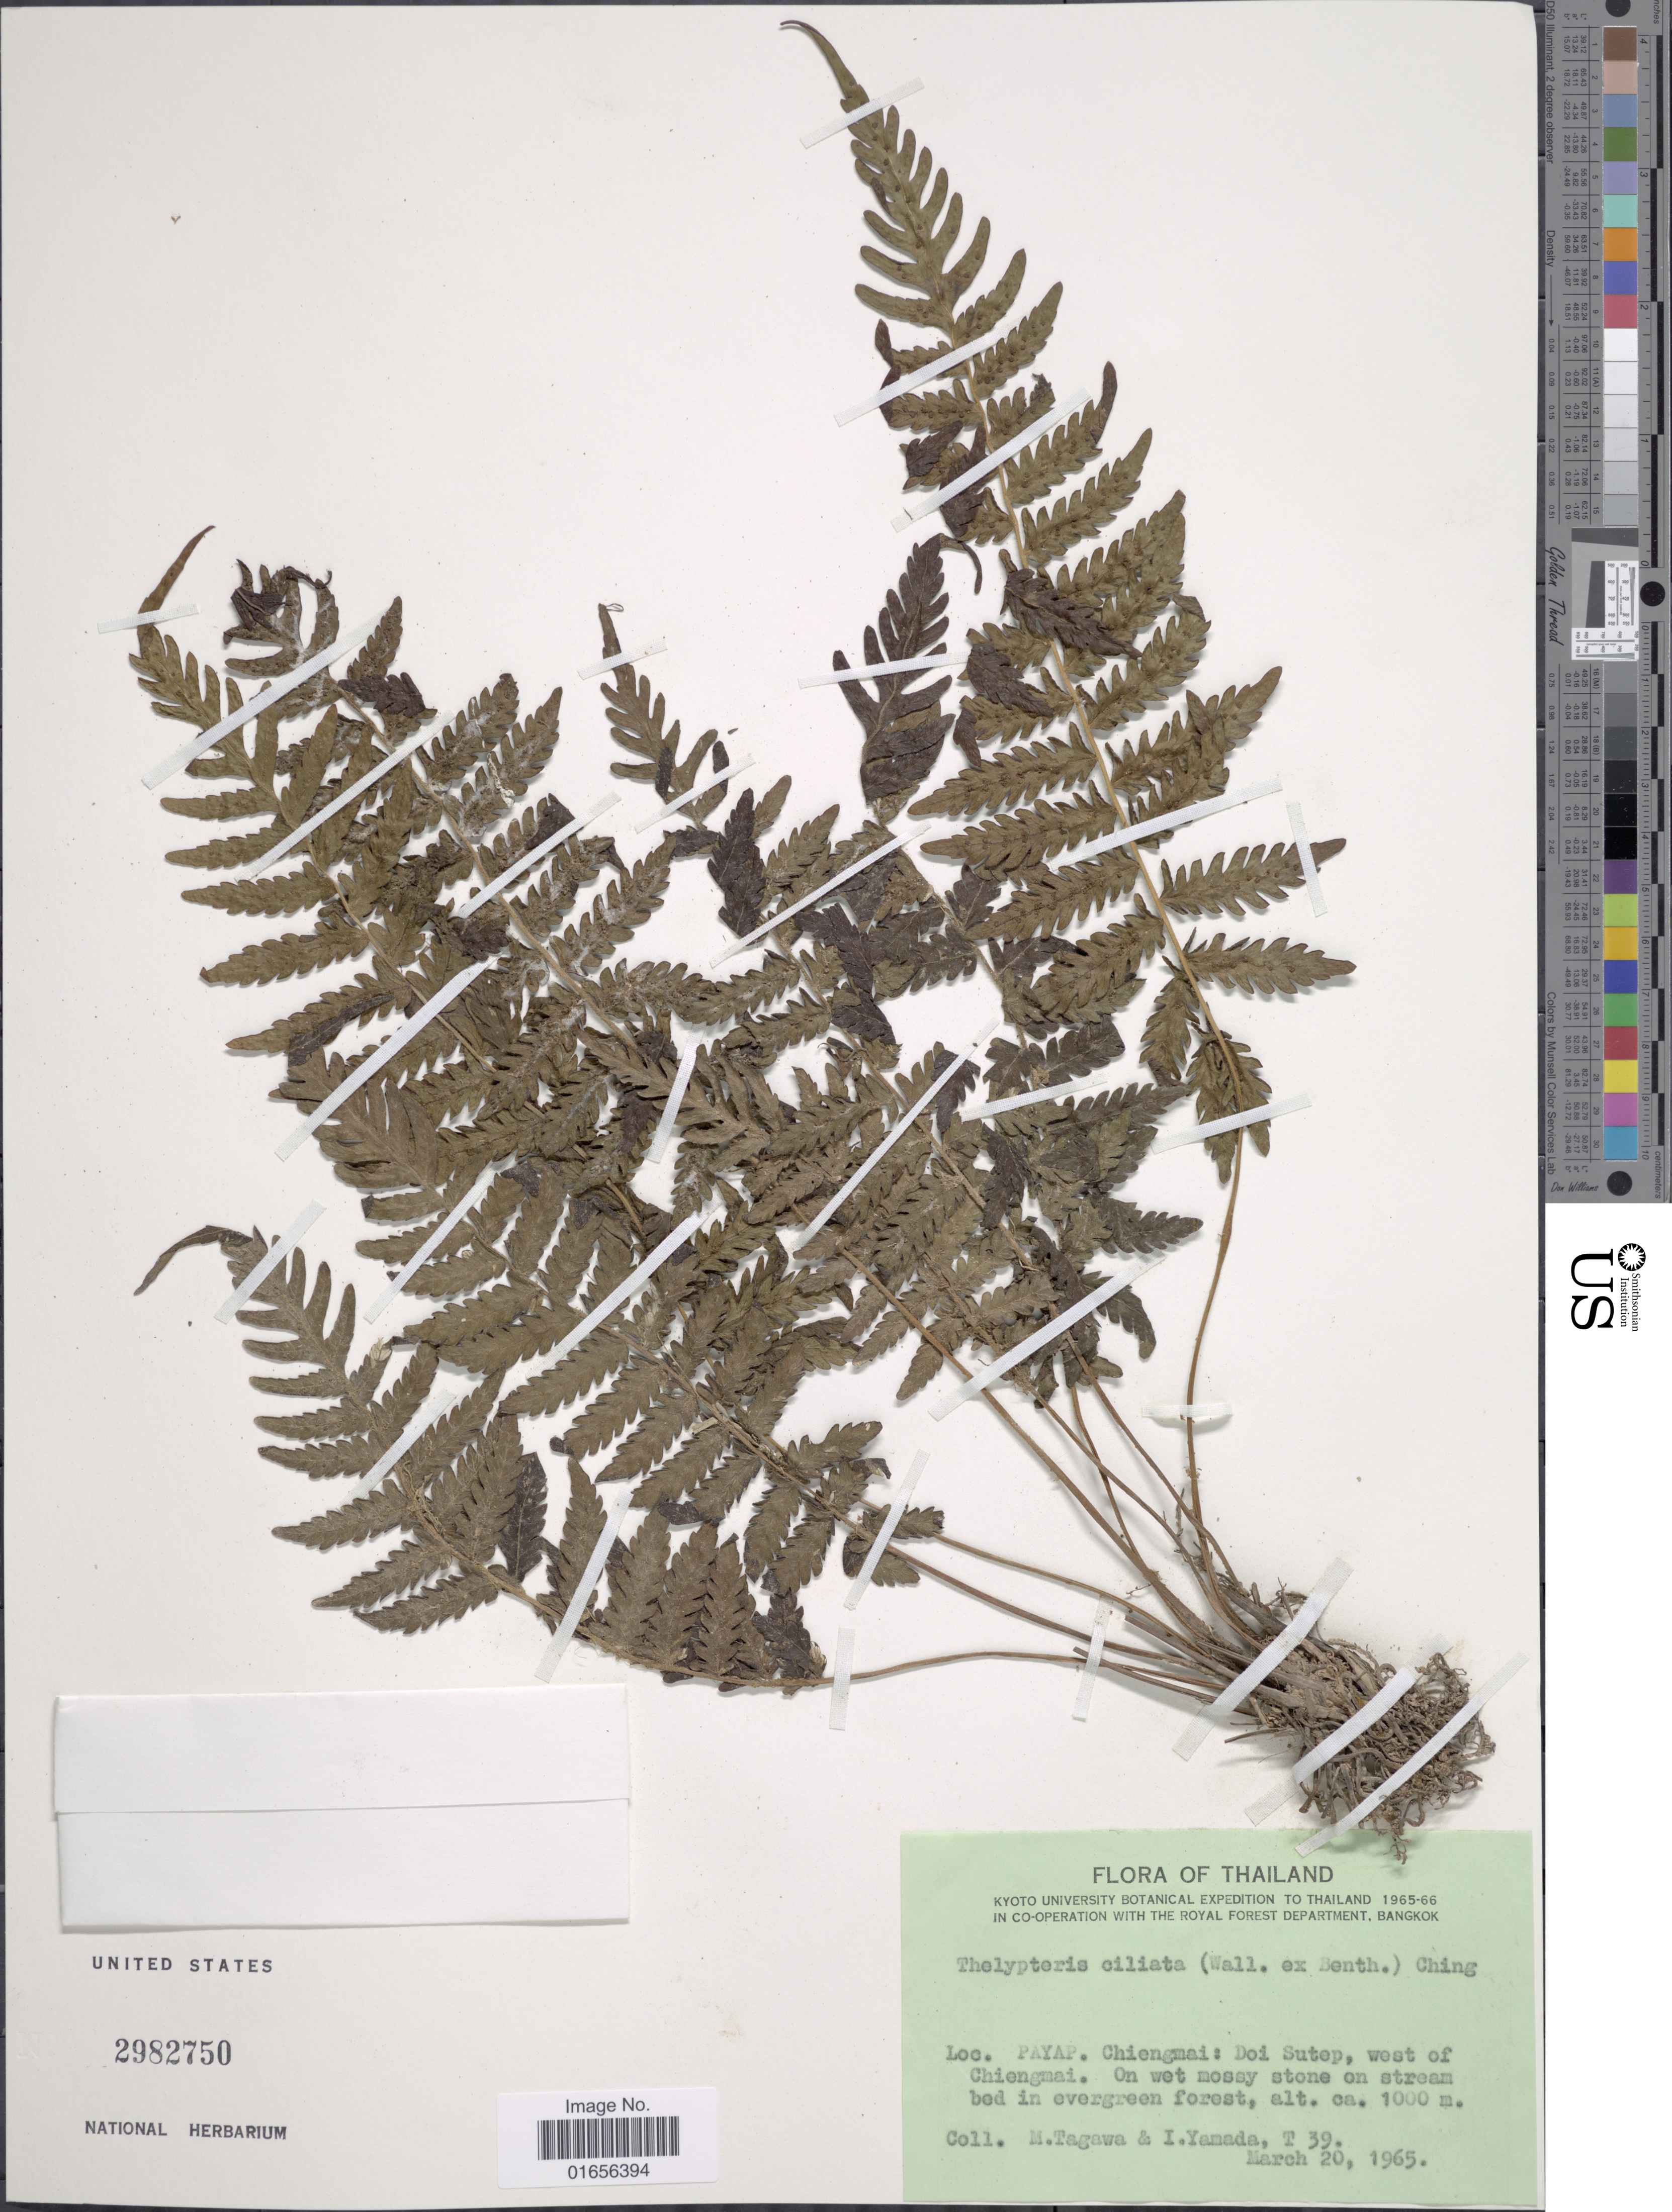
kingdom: Plantae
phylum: Tracheophyta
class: Polypodiopsida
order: Polypodiales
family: Thelypteridaceae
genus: Trigonospora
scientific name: Trigonospora ciliata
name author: (Benth.) Holttum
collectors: M. Tagawa & I. Yamada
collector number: T 39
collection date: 1965-03-20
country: Thailand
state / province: Chiang Mai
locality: Thailand, Payap, Chiengmai: Doi Sutep, west of Chiengmai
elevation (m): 1000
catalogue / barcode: US 2982750